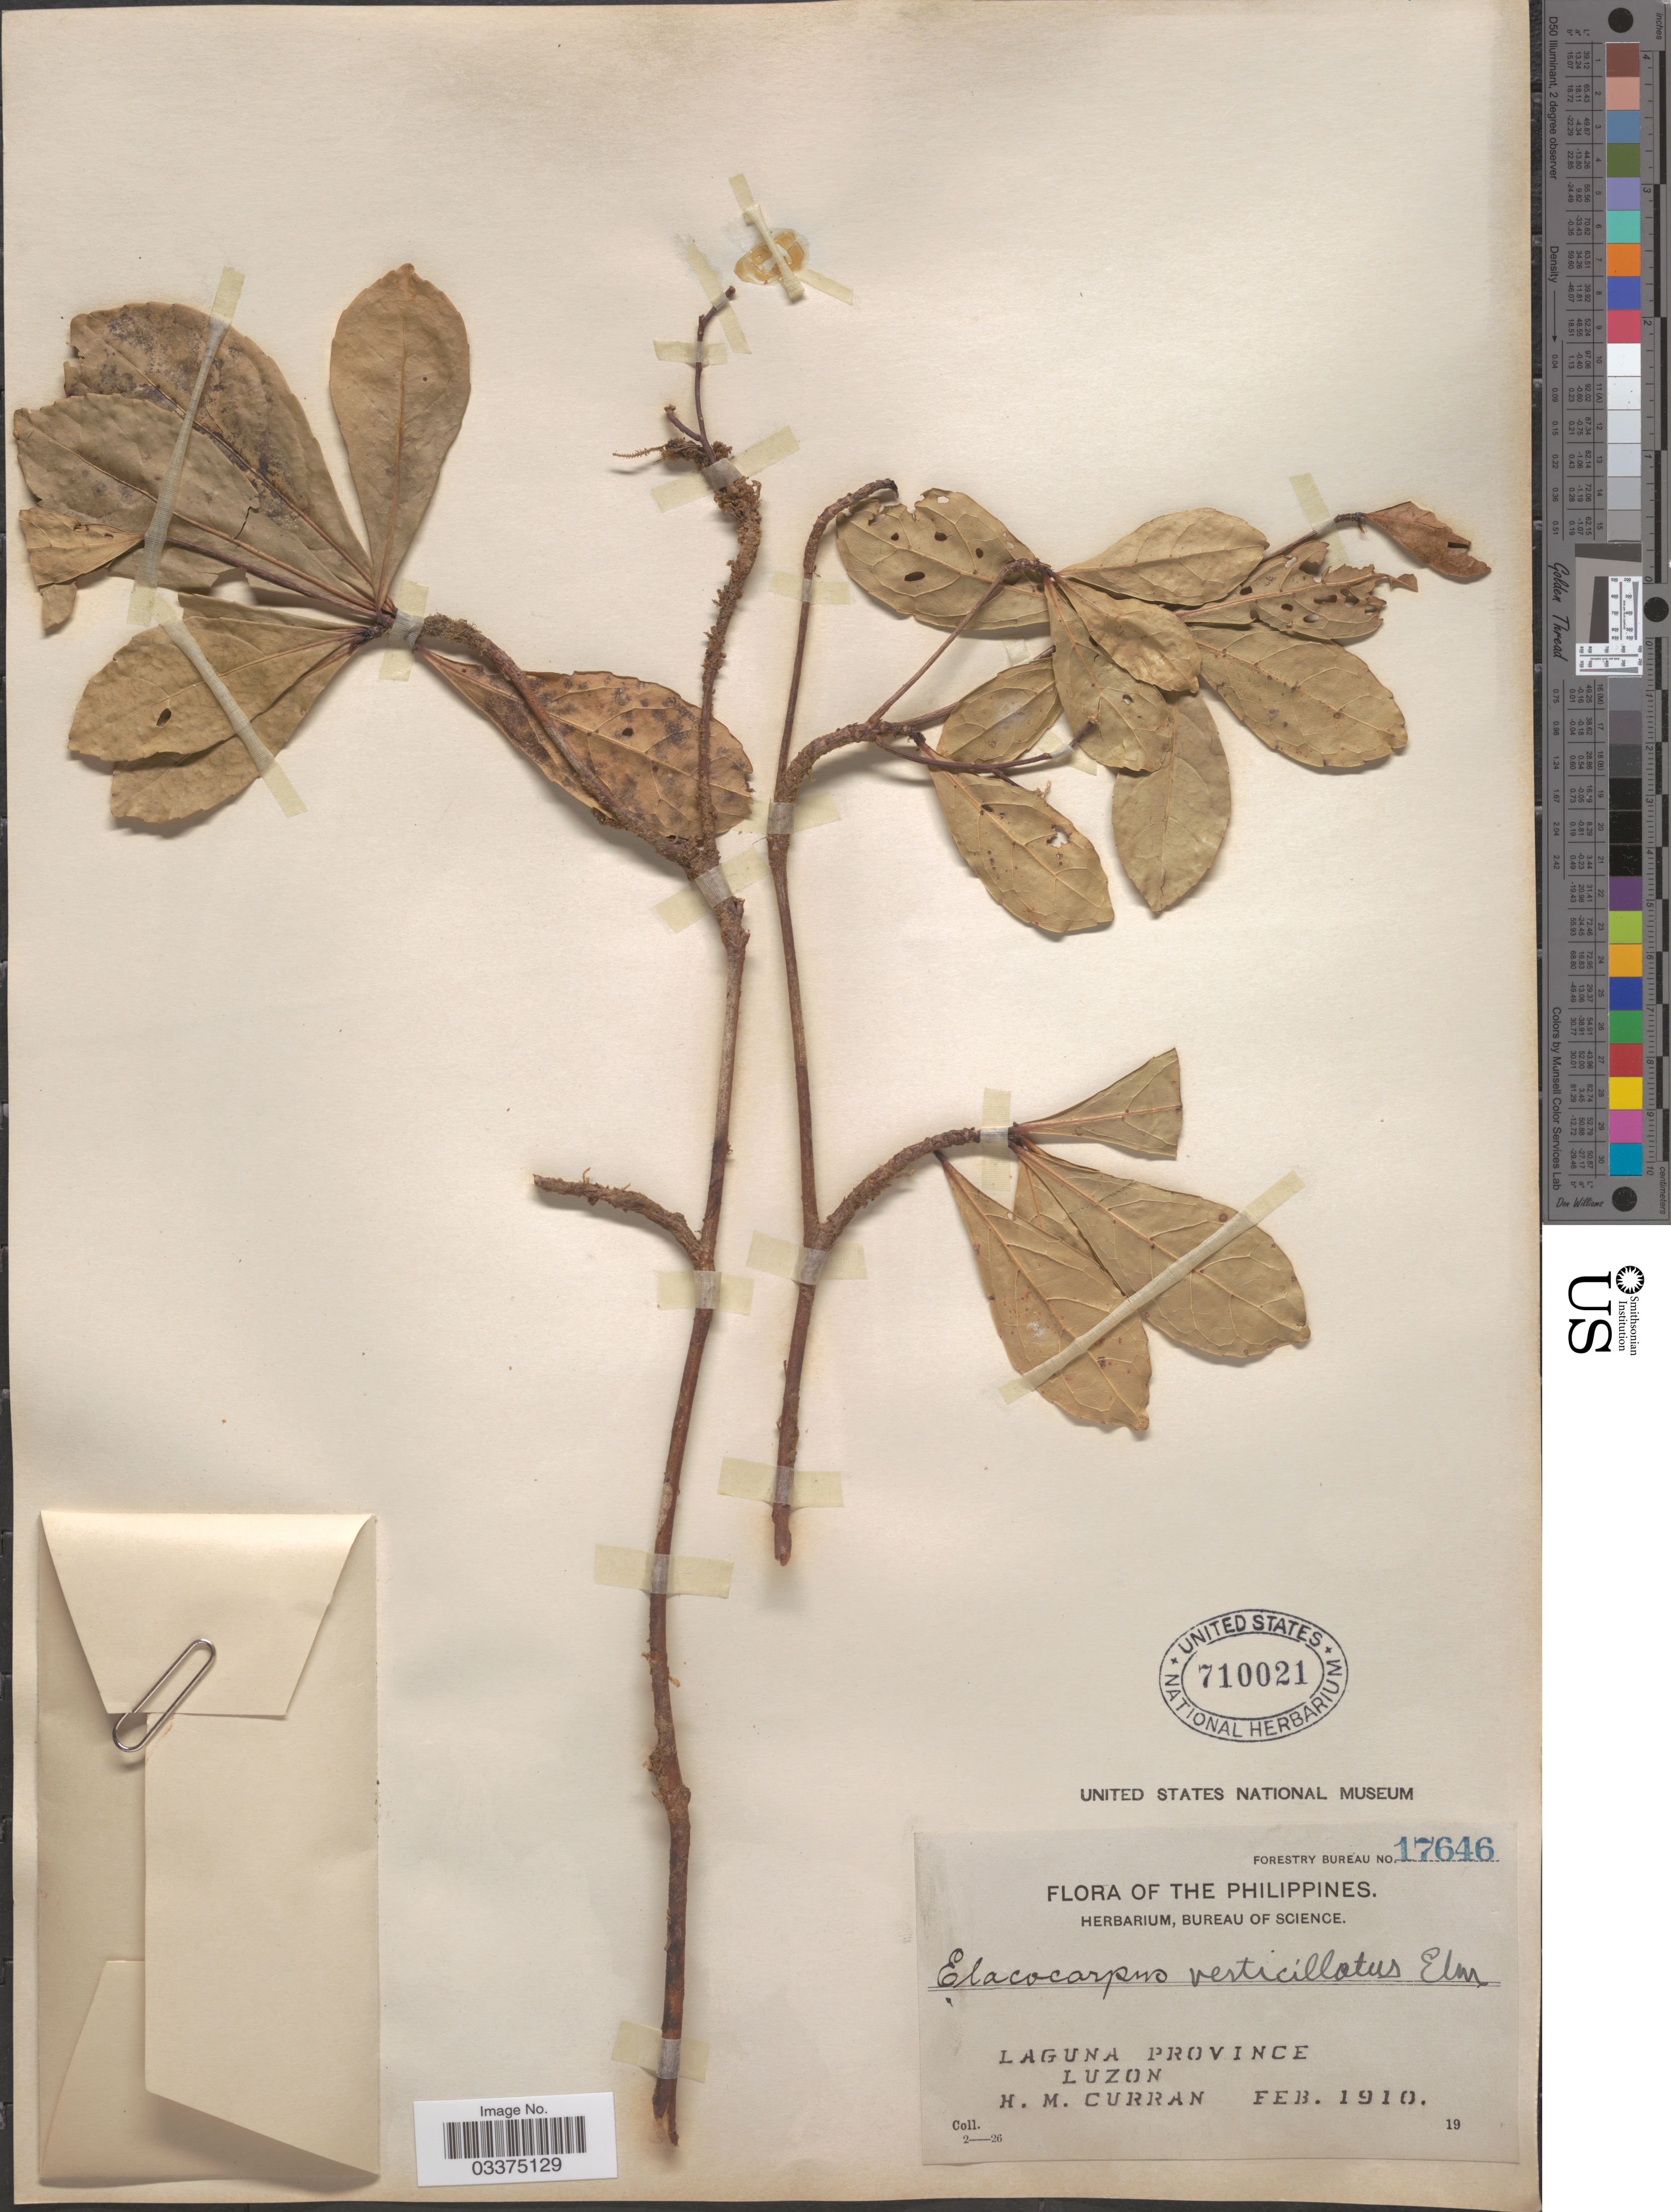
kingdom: Plantae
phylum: Tracheophyta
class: Magnoliopsida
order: Oxalidales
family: Elaeocarpaceae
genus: Elaeocarpus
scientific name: Elaeocarpus verticillatus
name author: Elmer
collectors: H. M. Curran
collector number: Forestry Bureau 17646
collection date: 1910-02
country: Philippines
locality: Laguna Province. Luzon.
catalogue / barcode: US 710021